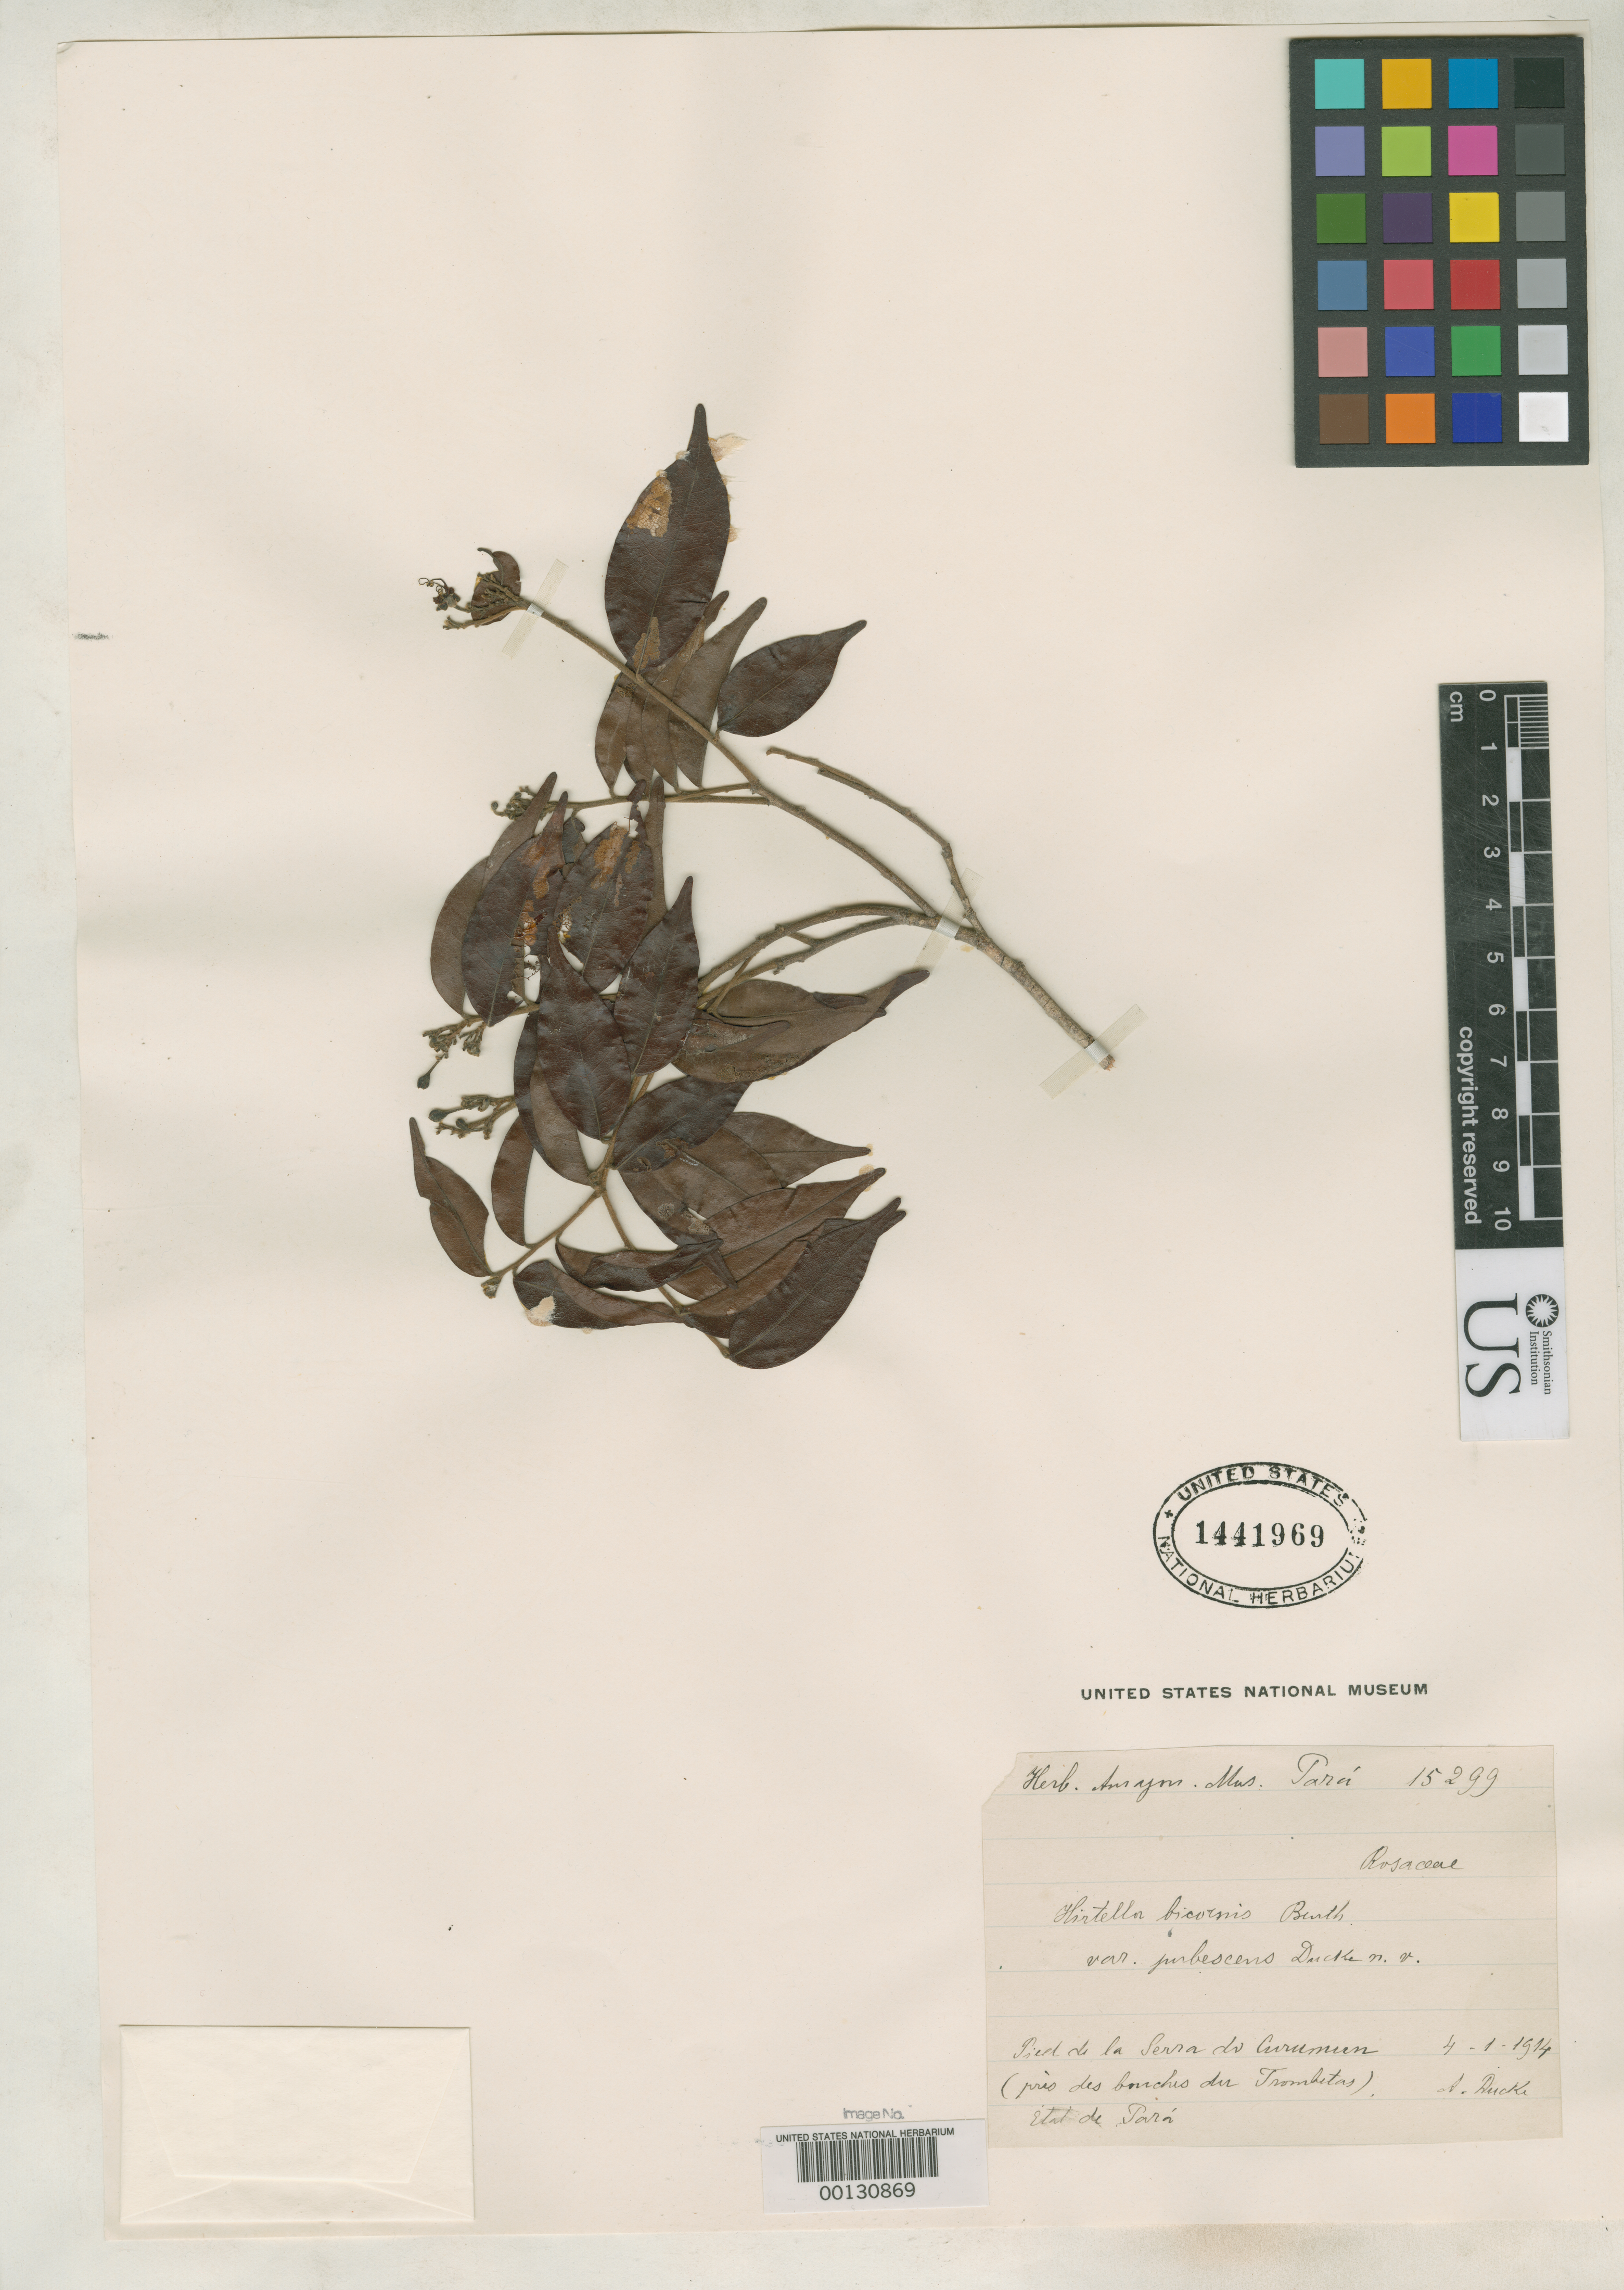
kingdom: Plantae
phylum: Tracheophyta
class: Magnoliopsida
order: Malpighiales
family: Chrysobalanaceae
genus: Hirtella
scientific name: Hirtella bicornis var. pubescens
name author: Ducke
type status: Isotype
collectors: A. Ducke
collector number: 15299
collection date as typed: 04 Jan 1914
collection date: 1914-01-04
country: Brazil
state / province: Pará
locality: Serra do Curumun.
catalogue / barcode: US 1441969